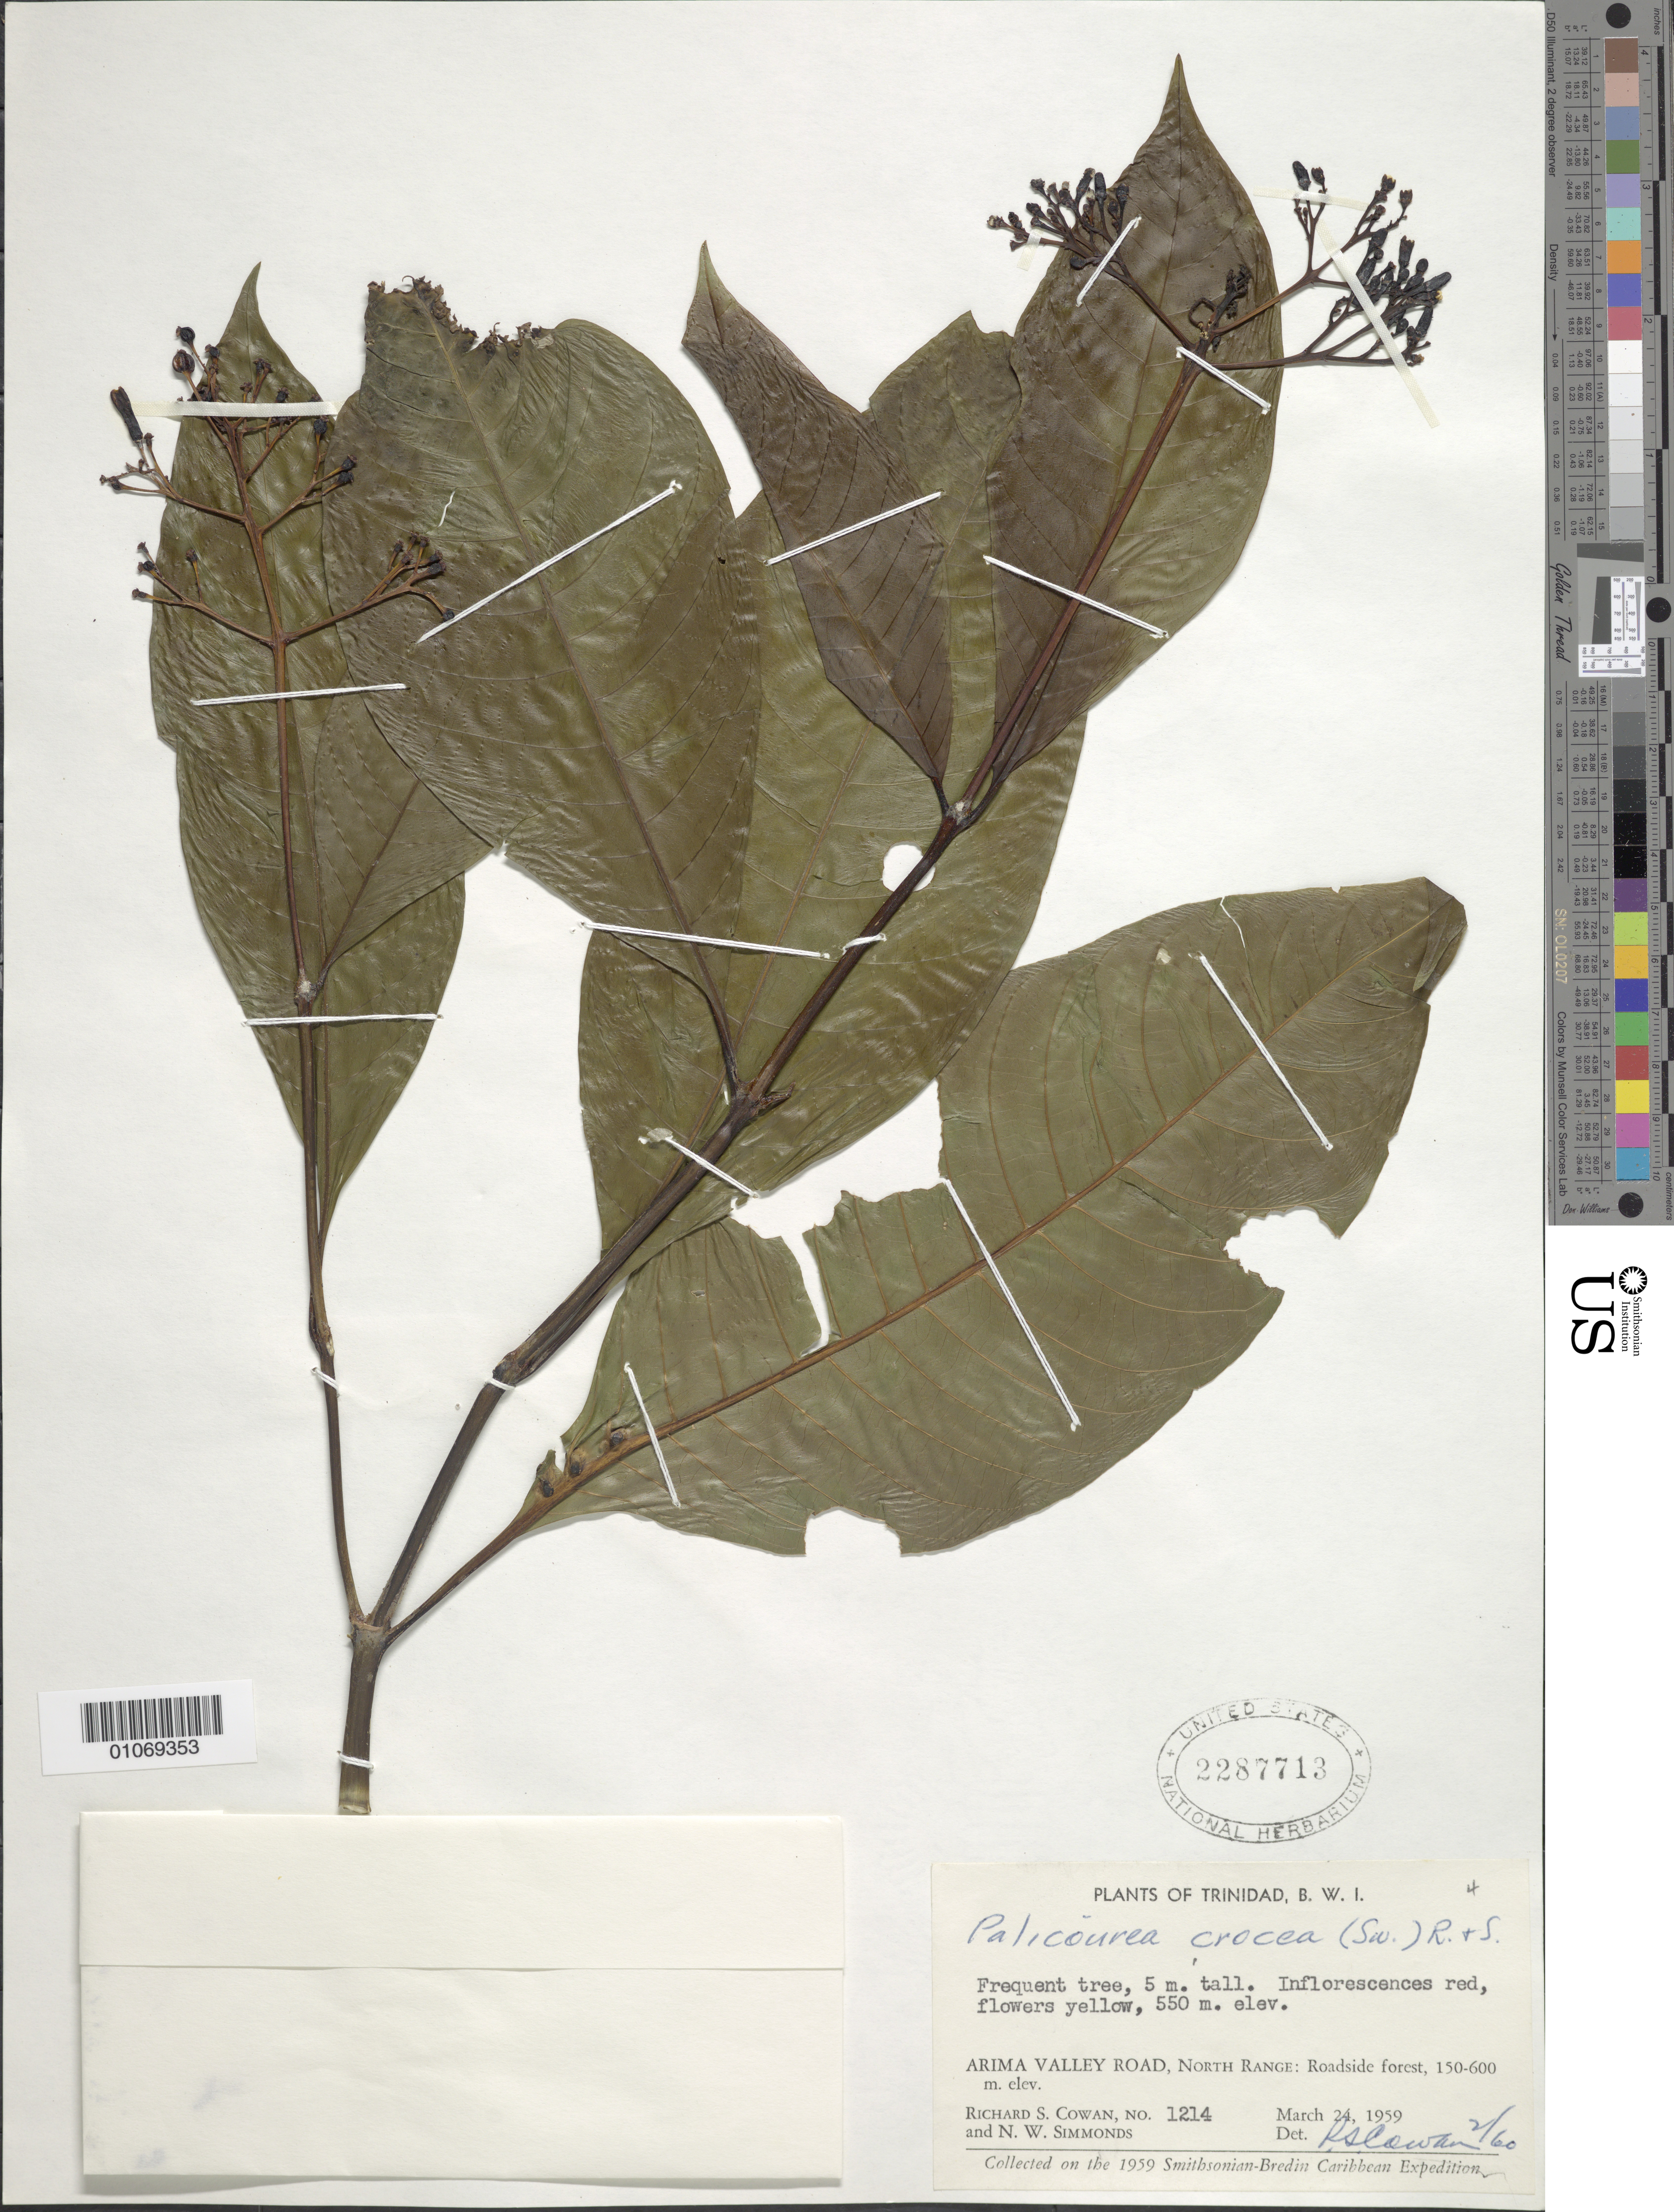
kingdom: Plantae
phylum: Tracheophyta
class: Magnoliopsida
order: Gentianales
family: Rubiaceae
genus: Palicourea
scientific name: Palicourea crocea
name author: (Sw.) Schult.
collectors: R. S. Cowan & N. W. Simmonds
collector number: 1214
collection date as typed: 24 Mar 1959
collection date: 1959-03-24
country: Trinidad and Tobago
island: Trinidad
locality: Arima Valley Road, North Range: roadside forest.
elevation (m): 550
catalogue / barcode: US 2287713